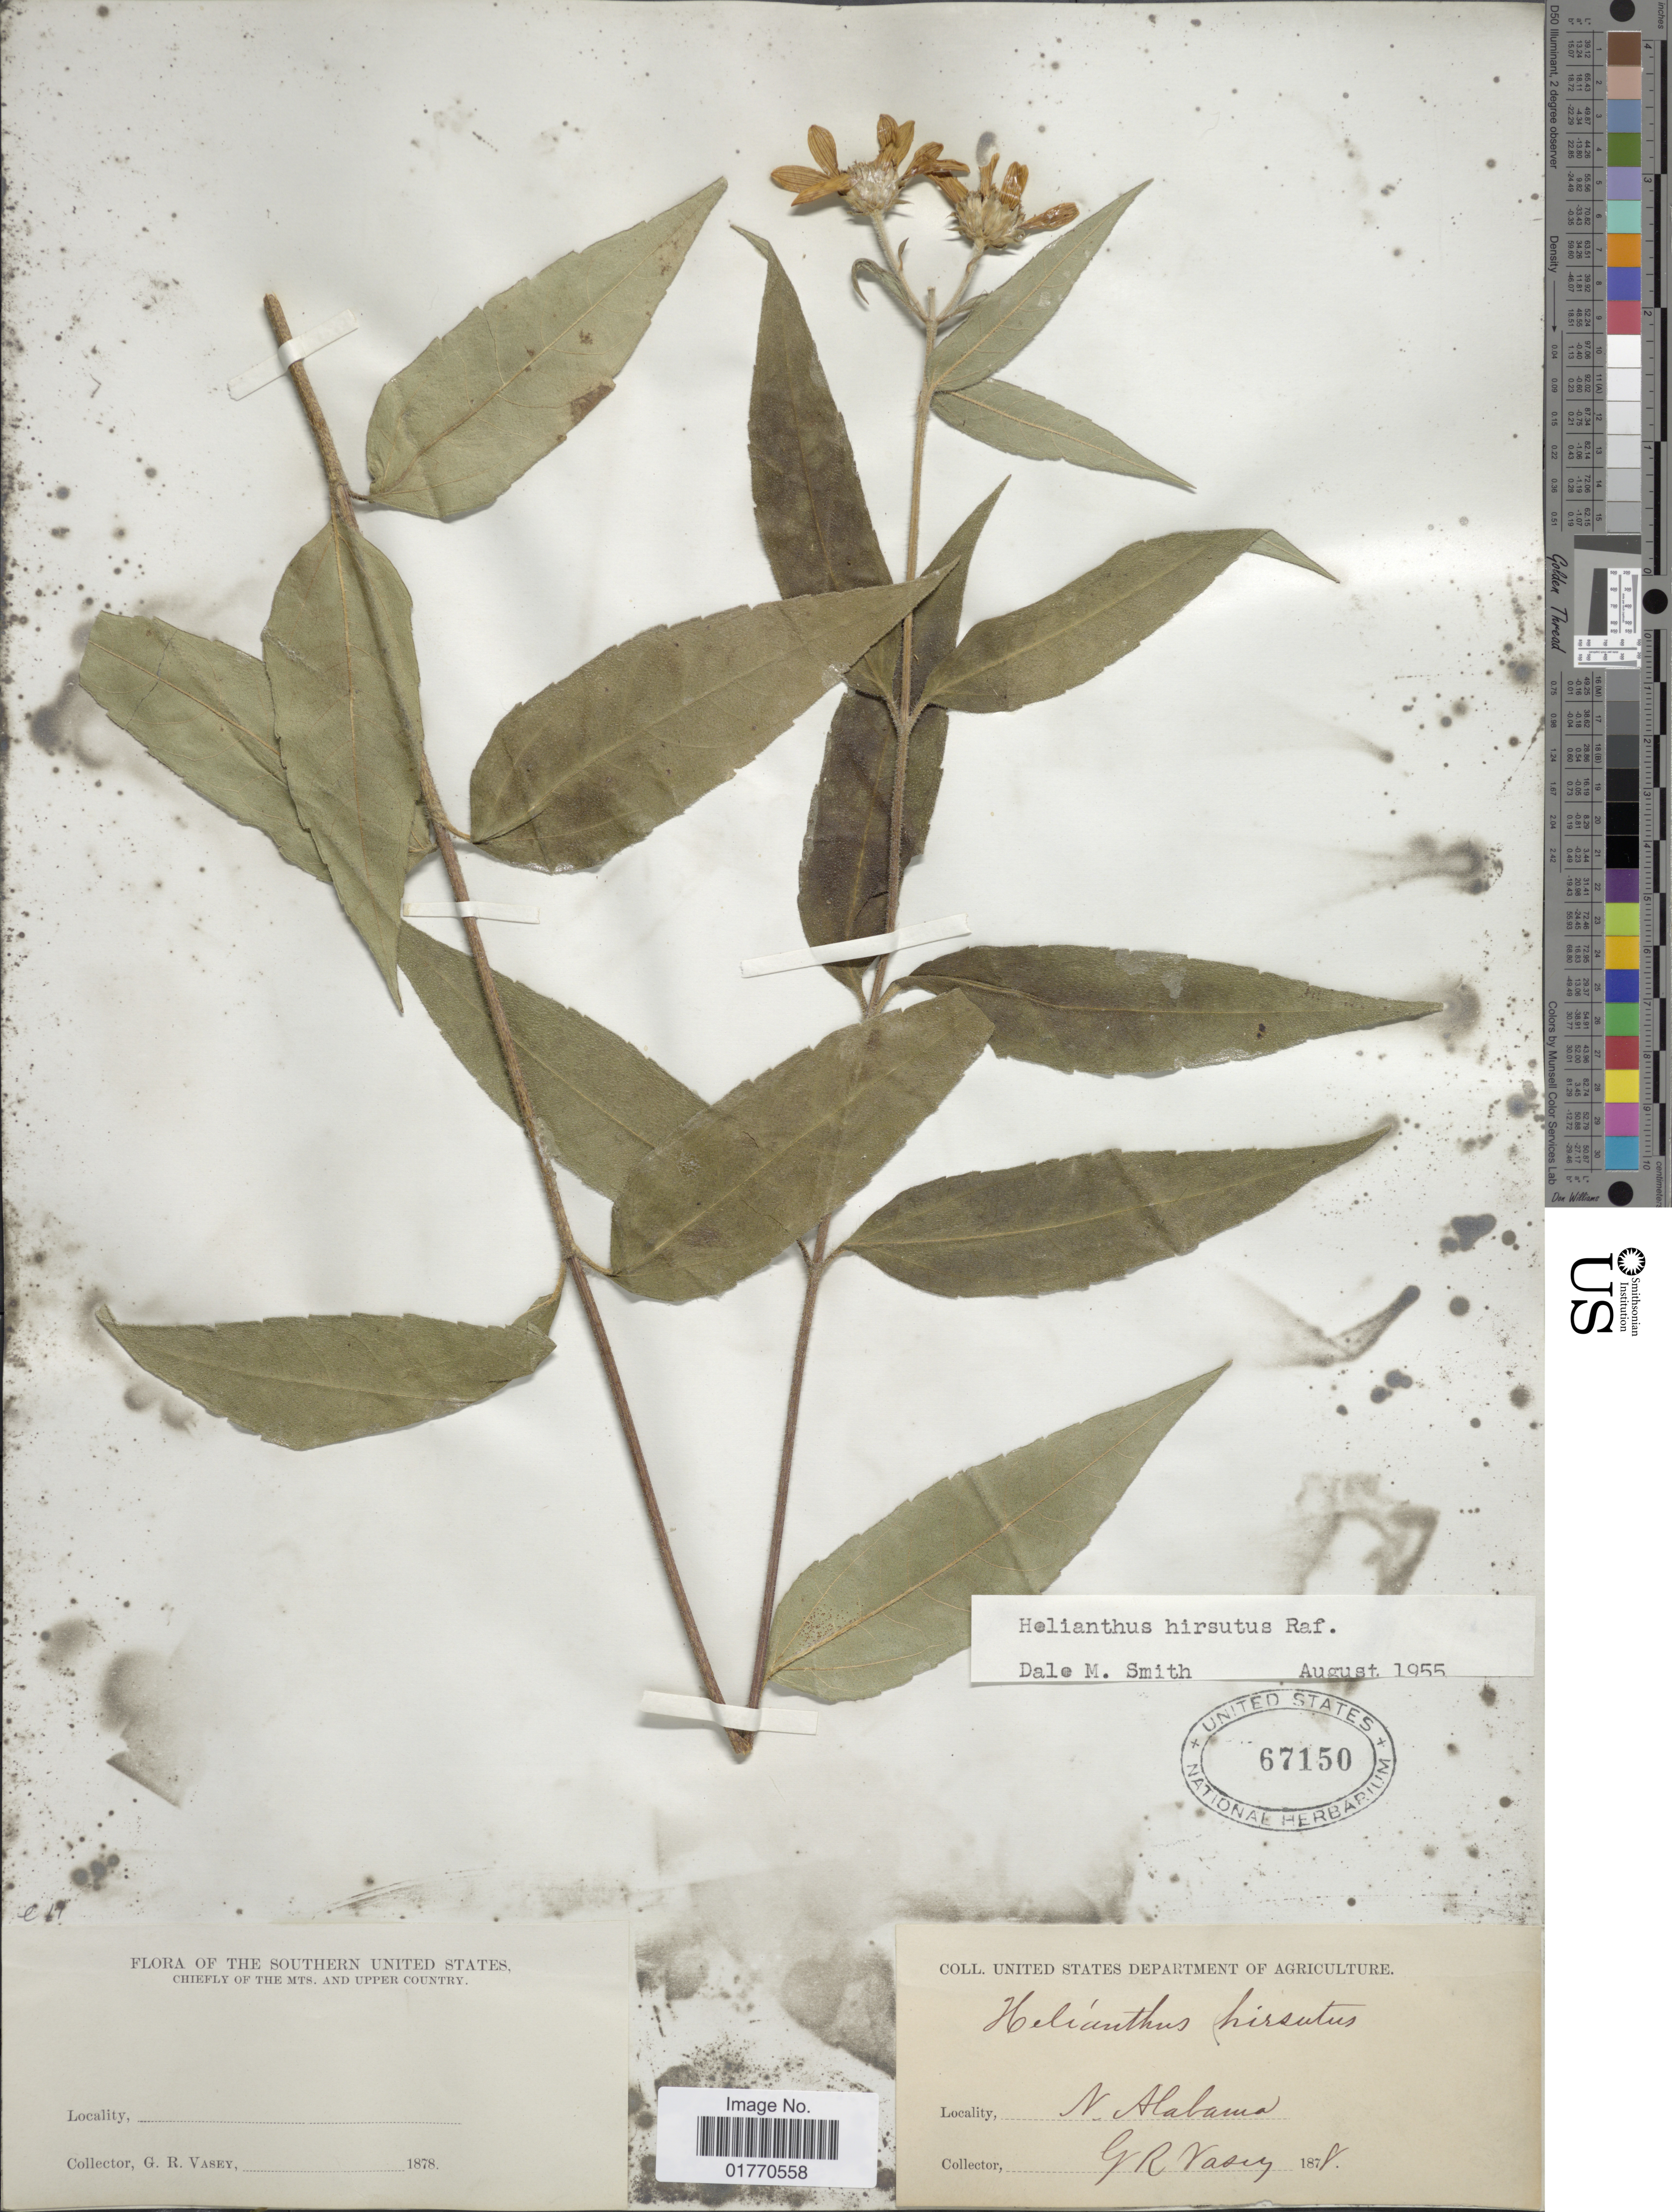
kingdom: Plantae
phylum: Tracheophyta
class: Magnoliopsida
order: Asterales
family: Asteraceae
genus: Helianthus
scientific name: Helianthus hirsutus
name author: Raf.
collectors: G. R. Vasey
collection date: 1878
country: United States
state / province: Alabama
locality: N. Alabama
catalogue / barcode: US 67150